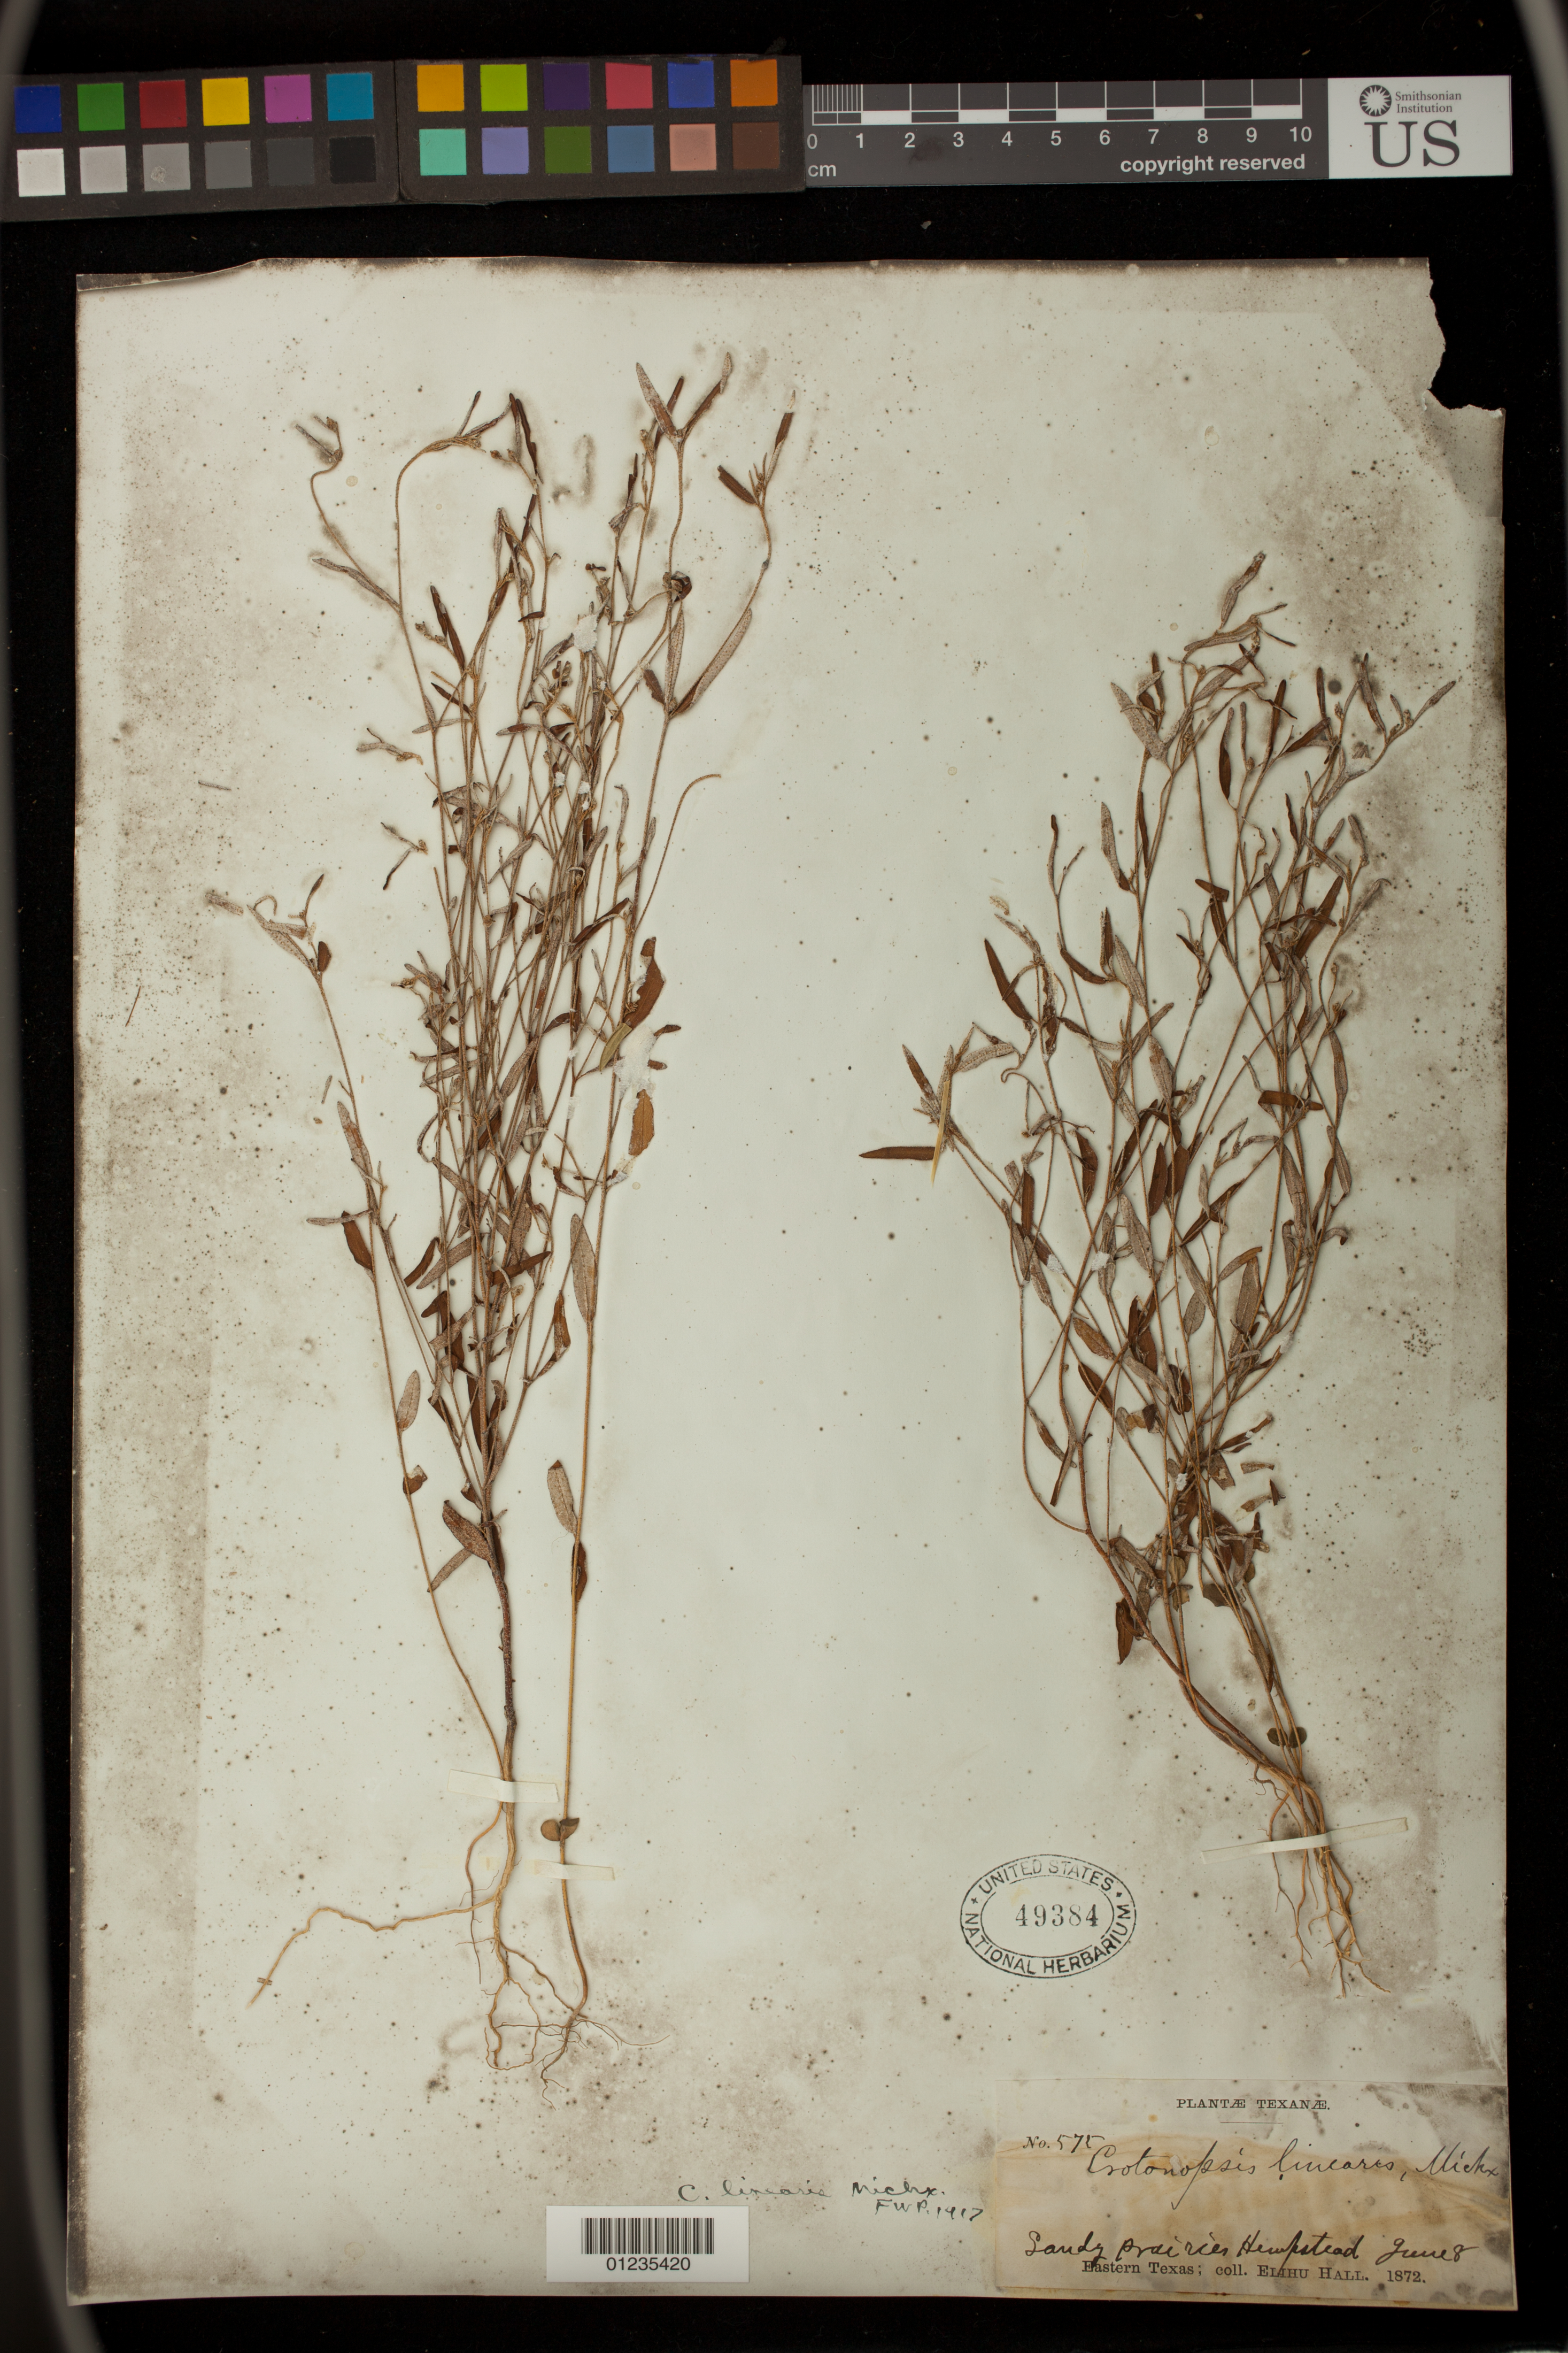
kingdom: Plantae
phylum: Tracheophyta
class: Magnoliopsida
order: Malpighiales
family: Euphorbiaceae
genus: Crotonopsis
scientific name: Crotonopsis linearis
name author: Michx.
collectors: E. Hall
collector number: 575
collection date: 1872-06-08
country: United States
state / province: Texas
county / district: Waller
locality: Hempstead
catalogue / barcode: US 49384